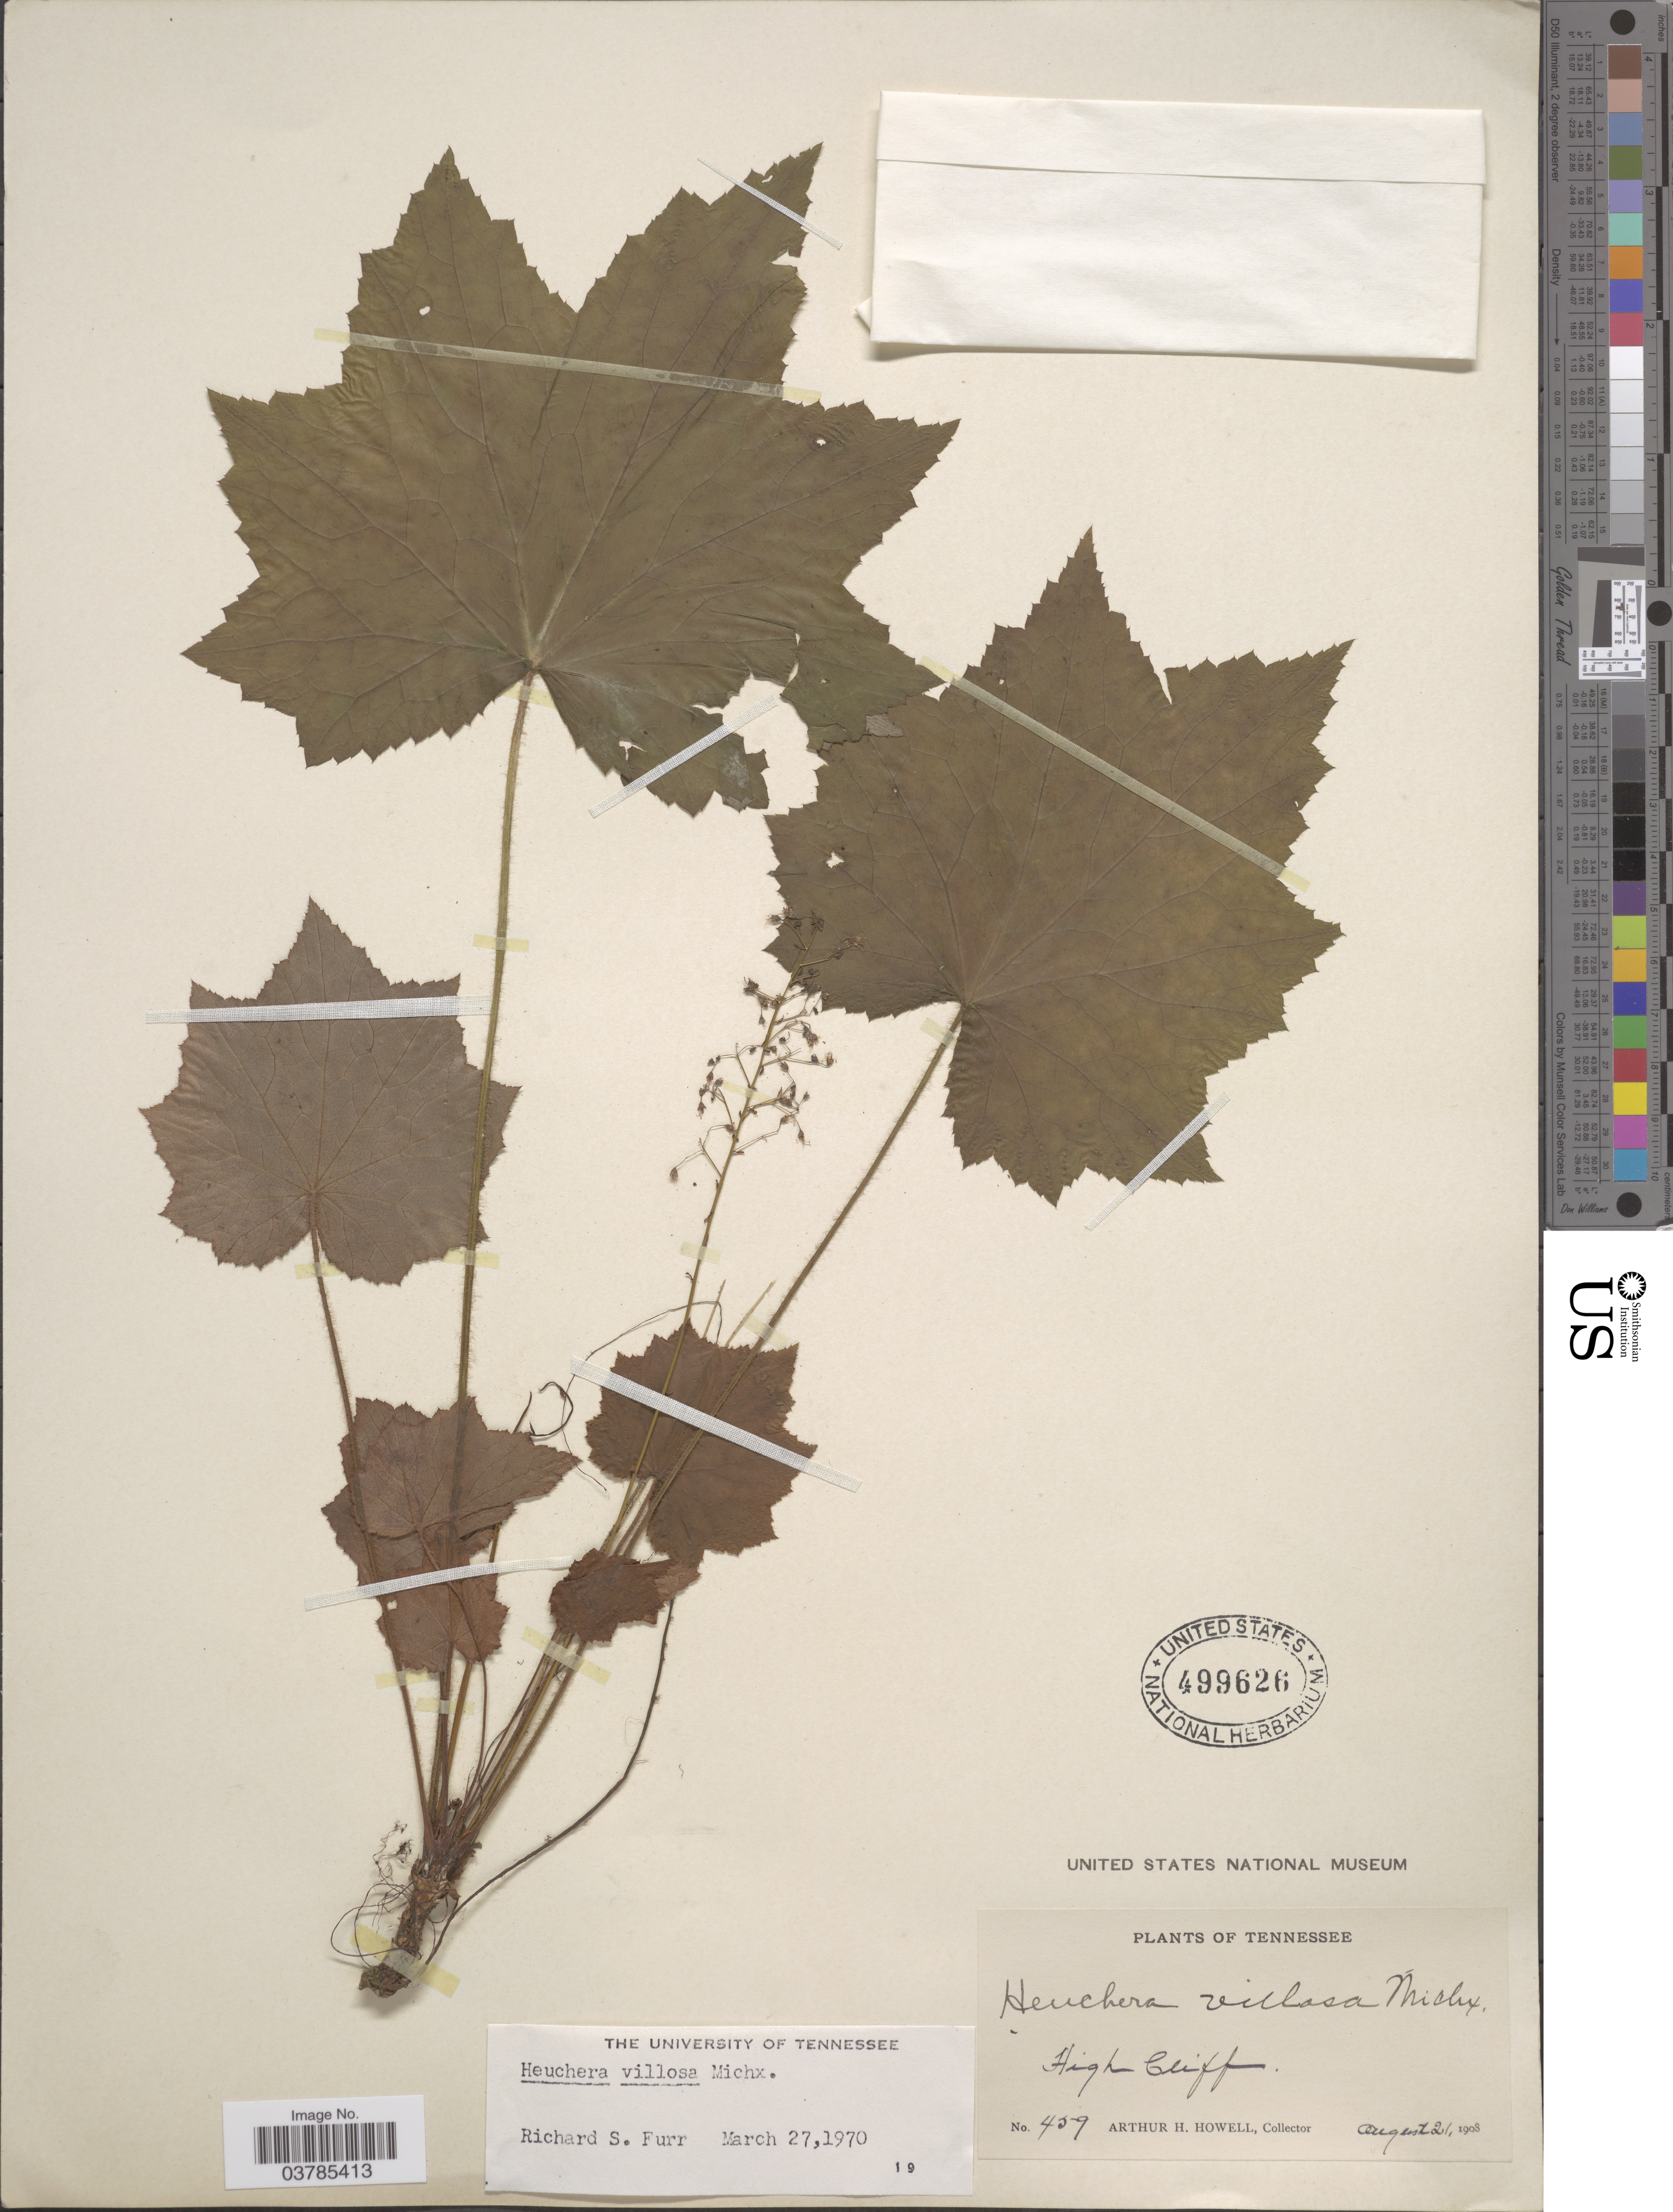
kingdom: Plantae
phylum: Tracheophyta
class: Magnoliopsida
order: Saxifragales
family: Saxifragaceae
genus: Heuchera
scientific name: Heuchera villosa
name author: Michx.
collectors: A. H. Howell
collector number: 459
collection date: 1908-08-12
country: United States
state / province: Tennessee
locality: High Cliff.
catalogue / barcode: US 499626